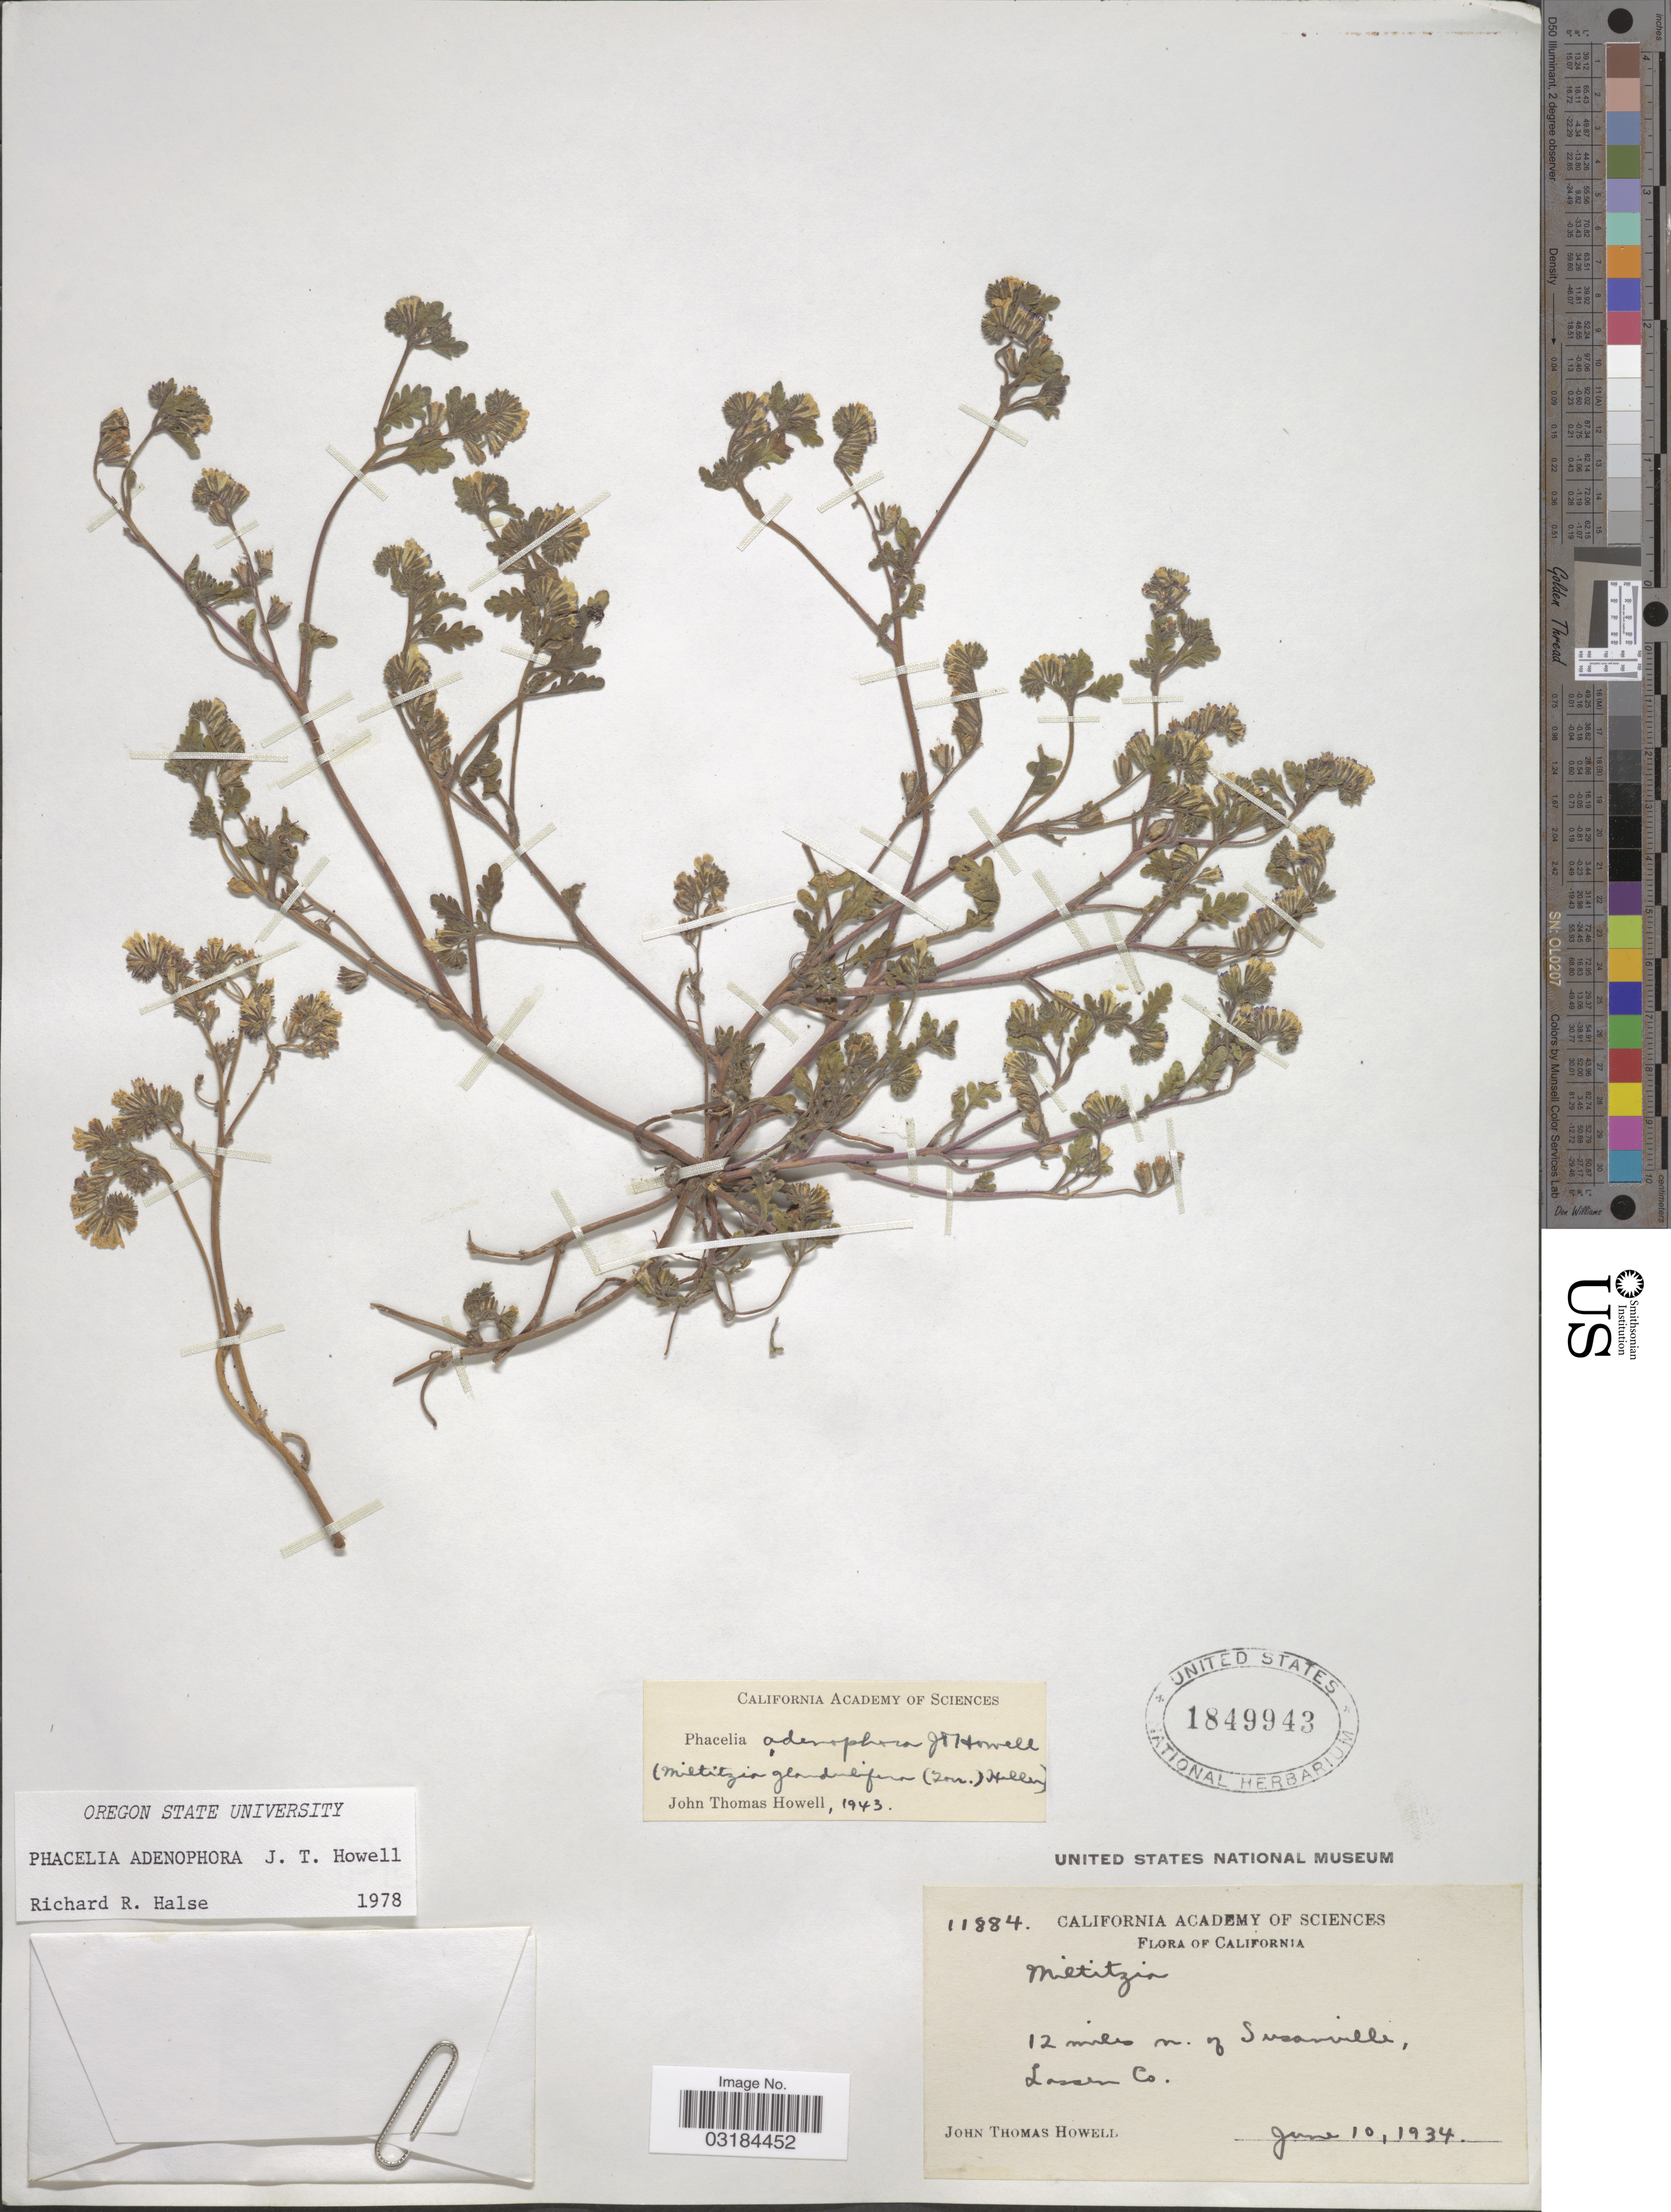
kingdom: Plantae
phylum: Tracheophyta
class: Magnoliopsida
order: Boraginales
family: Hydrophyllaceae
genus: Phacelia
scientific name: Phacelia adenophora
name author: J.T. Howell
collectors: J. T. Howell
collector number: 11884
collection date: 1934-06-10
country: United States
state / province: California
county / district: Lassen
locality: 12 miles n. of Susanville, Lassen Co.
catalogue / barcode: US 1849943